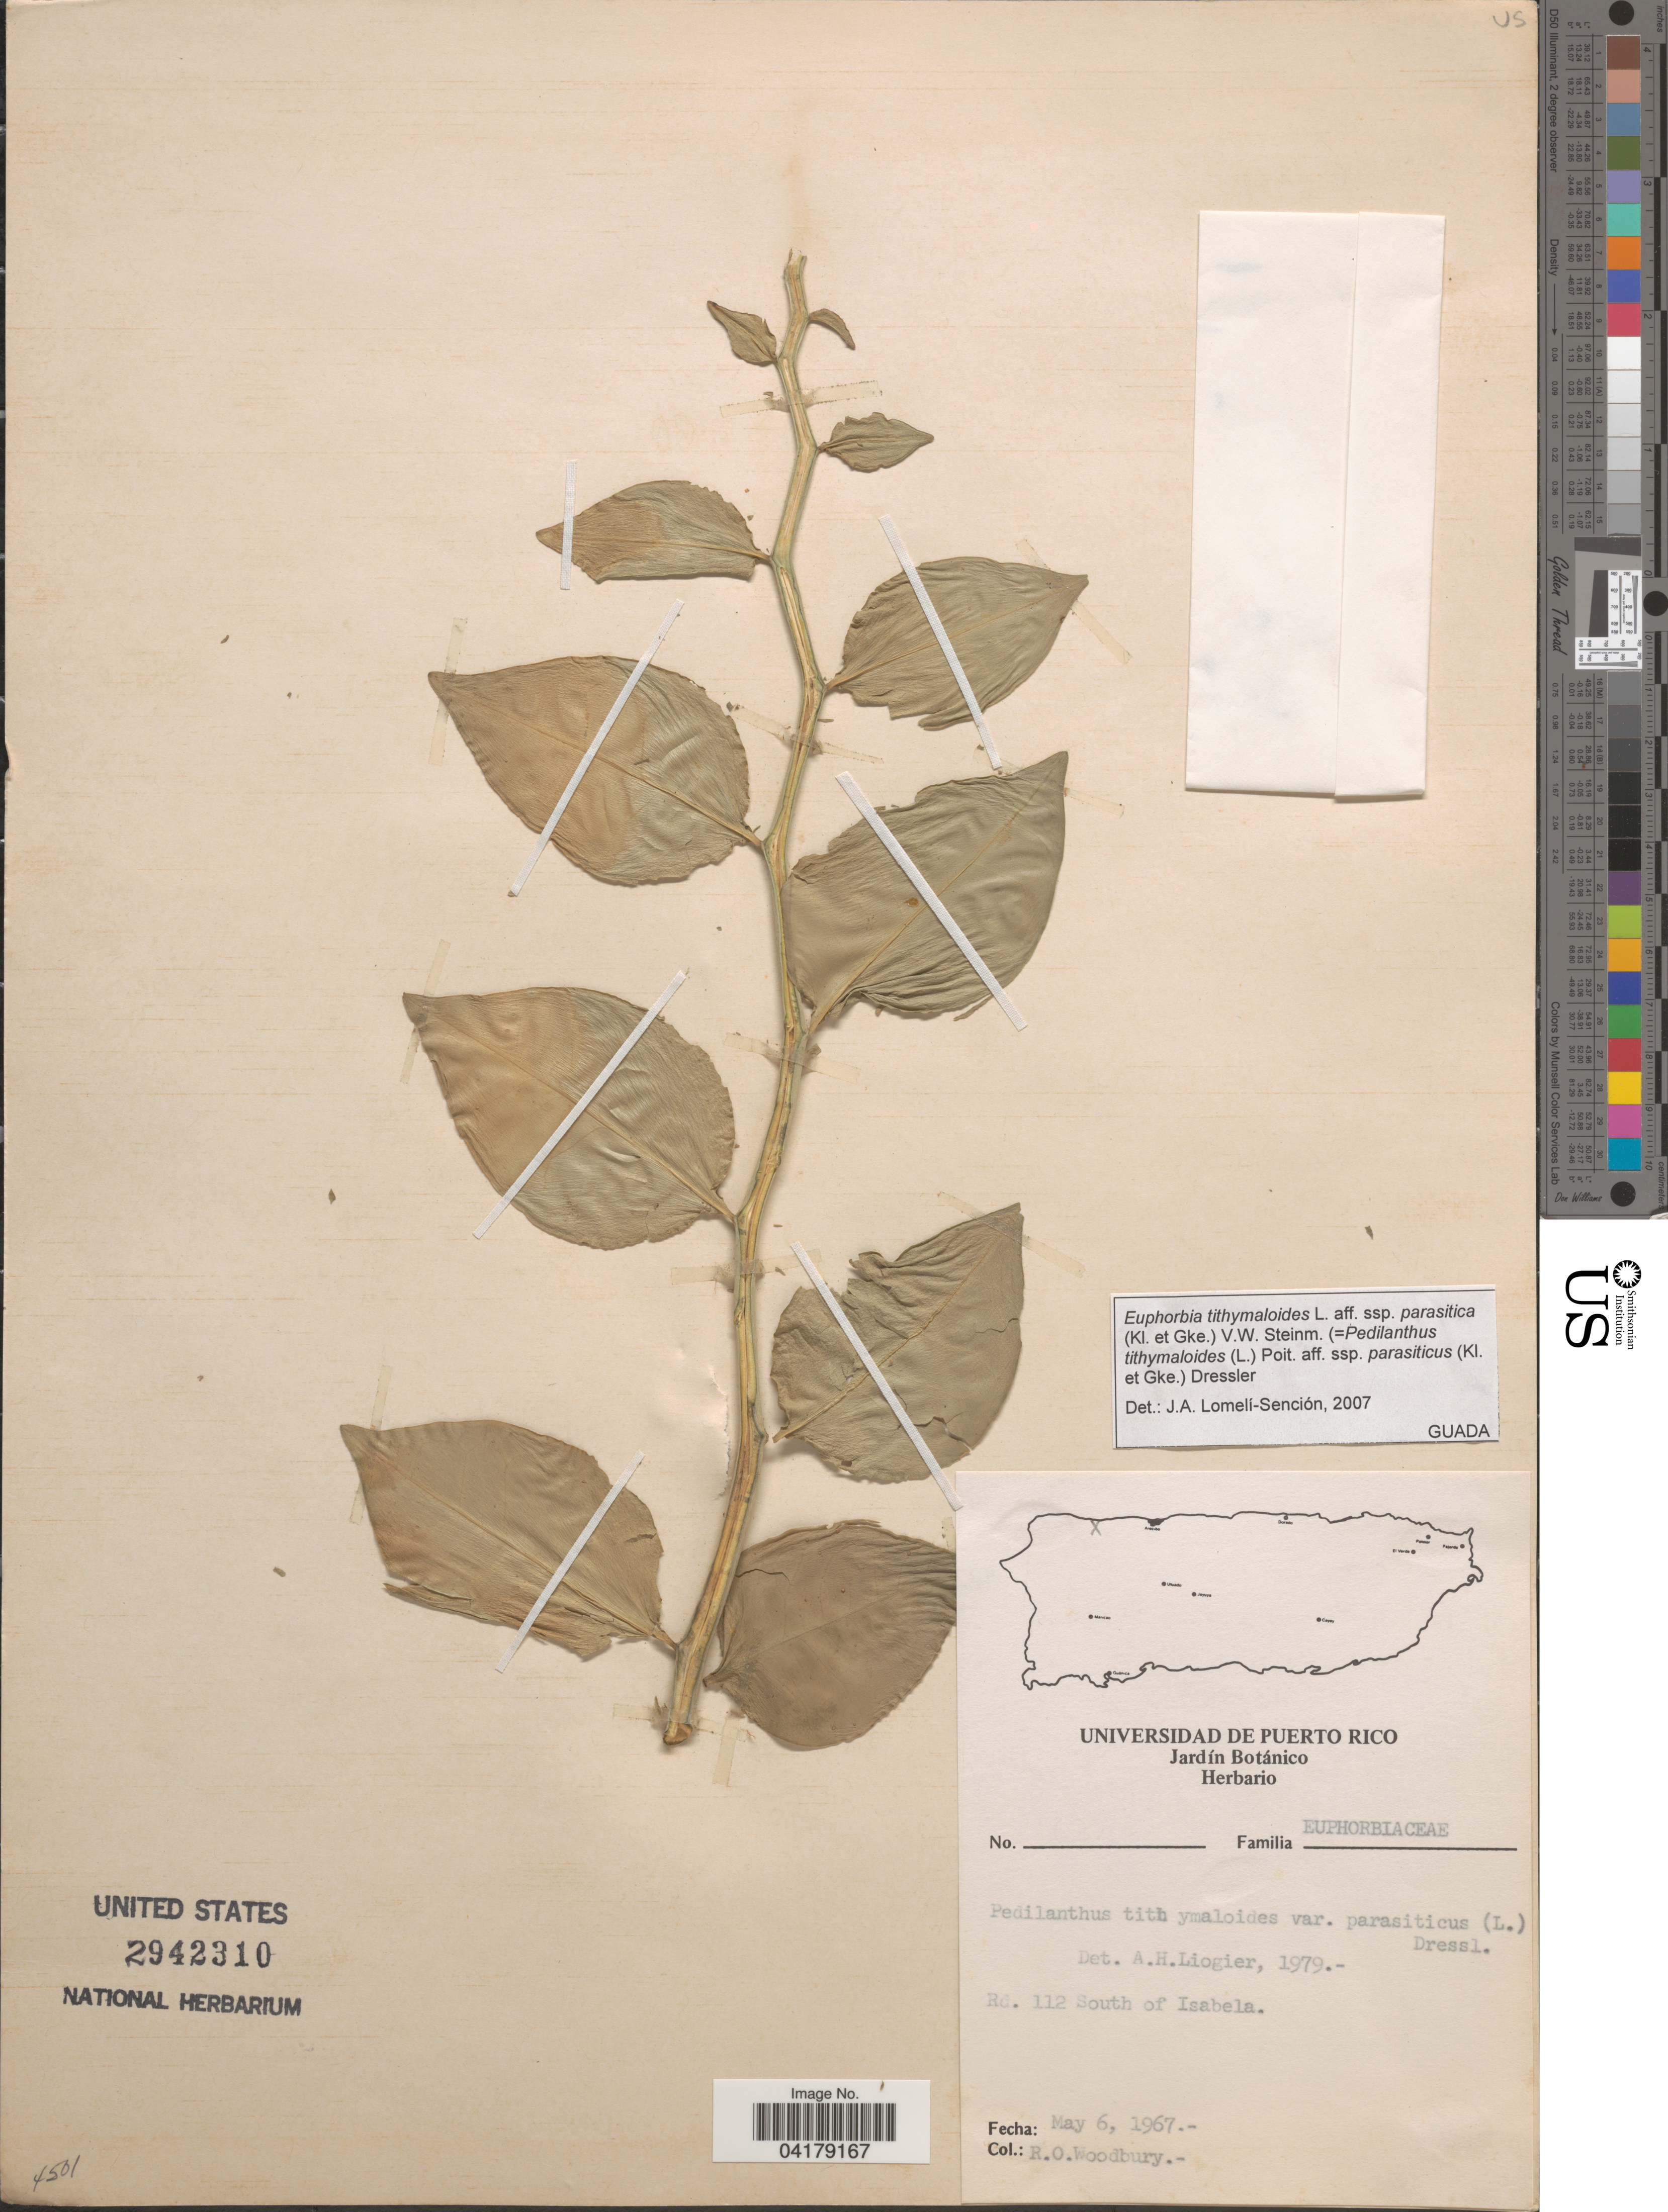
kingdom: Plantae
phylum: Tracheophyta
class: Magnoliopsida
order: Malpighiales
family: Euphorbiaceae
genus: Euphorbia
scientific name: Euphorbia tithymaloides subsp. parasitica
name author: (Klotzsch & Garcke) V.W. Steinm.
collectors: R. Woodbury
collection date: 1967-05-06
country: Puerto Rico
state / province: Isabela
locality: Rd. 112 South of Isabela.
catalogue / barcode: US 2942310